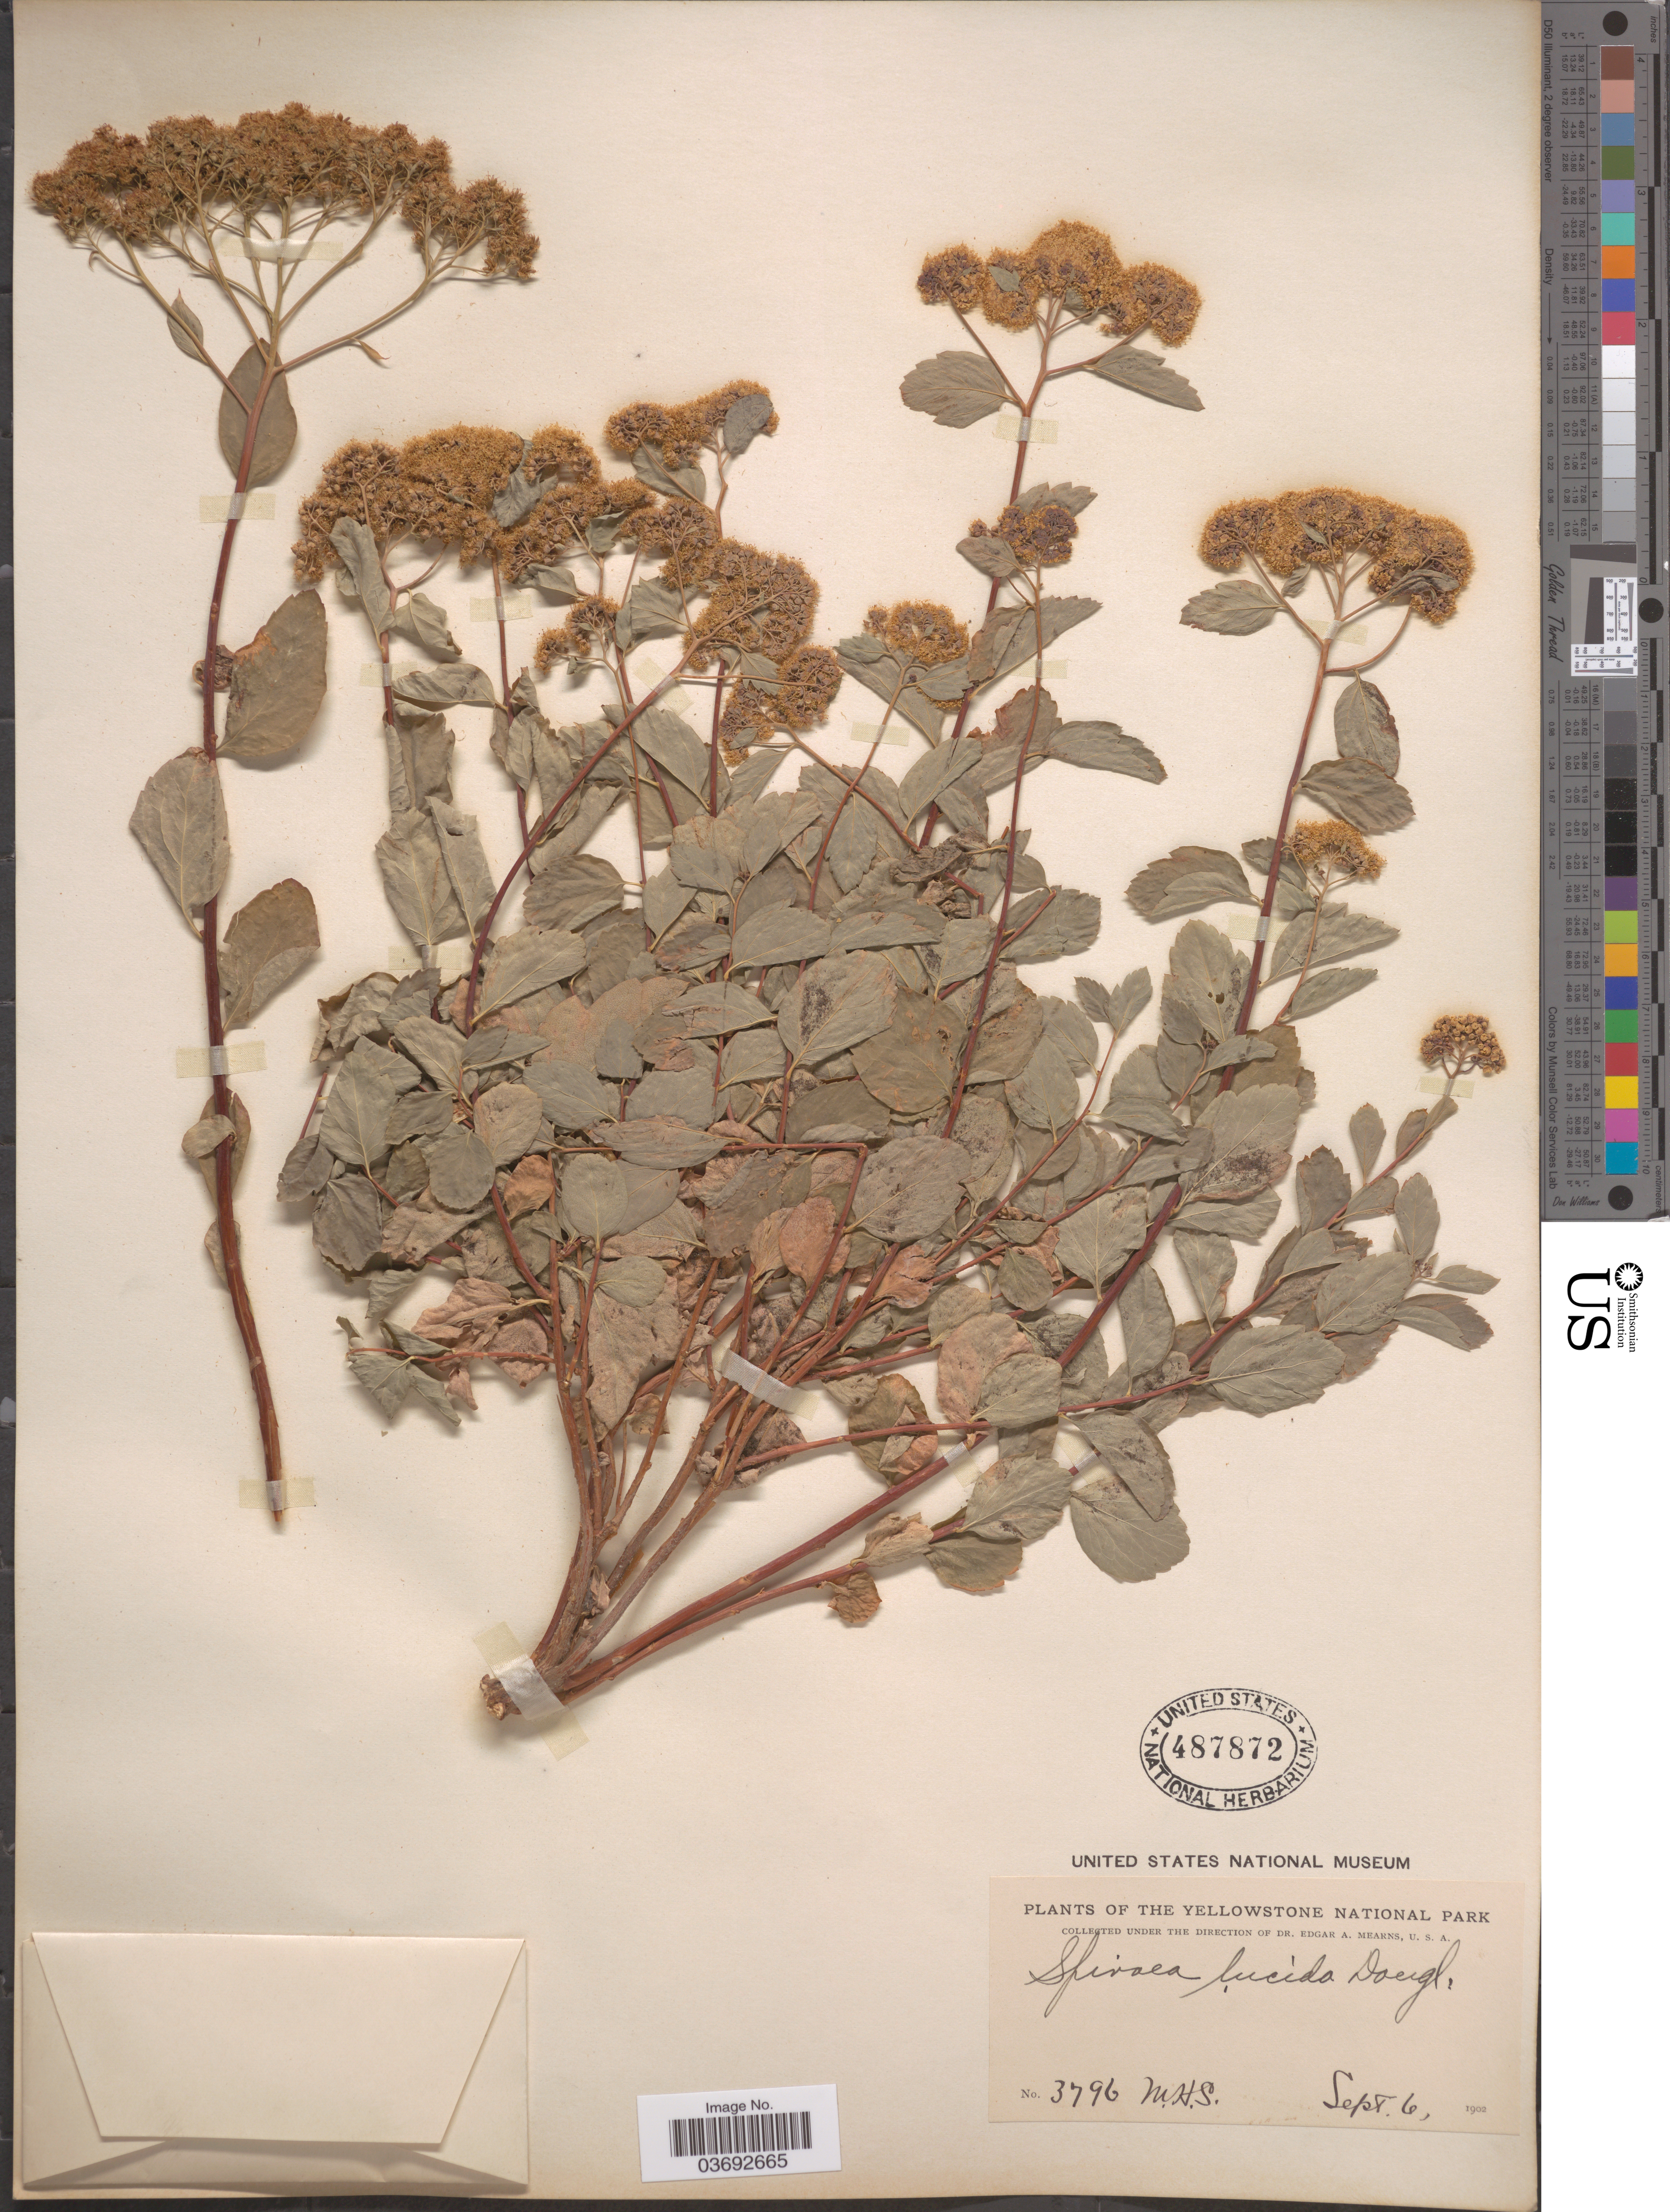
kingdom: Plantae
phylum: Tracheophyta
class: Magnoliopsida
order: Rosales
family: Rosaceae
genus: Spiraea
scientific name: Spiraea lucida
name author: Douglas ex Greene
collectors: M. H. S.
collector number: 3796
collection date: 1902-09-06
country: United States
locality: Yellowstone National Park.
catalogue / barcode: US 487872